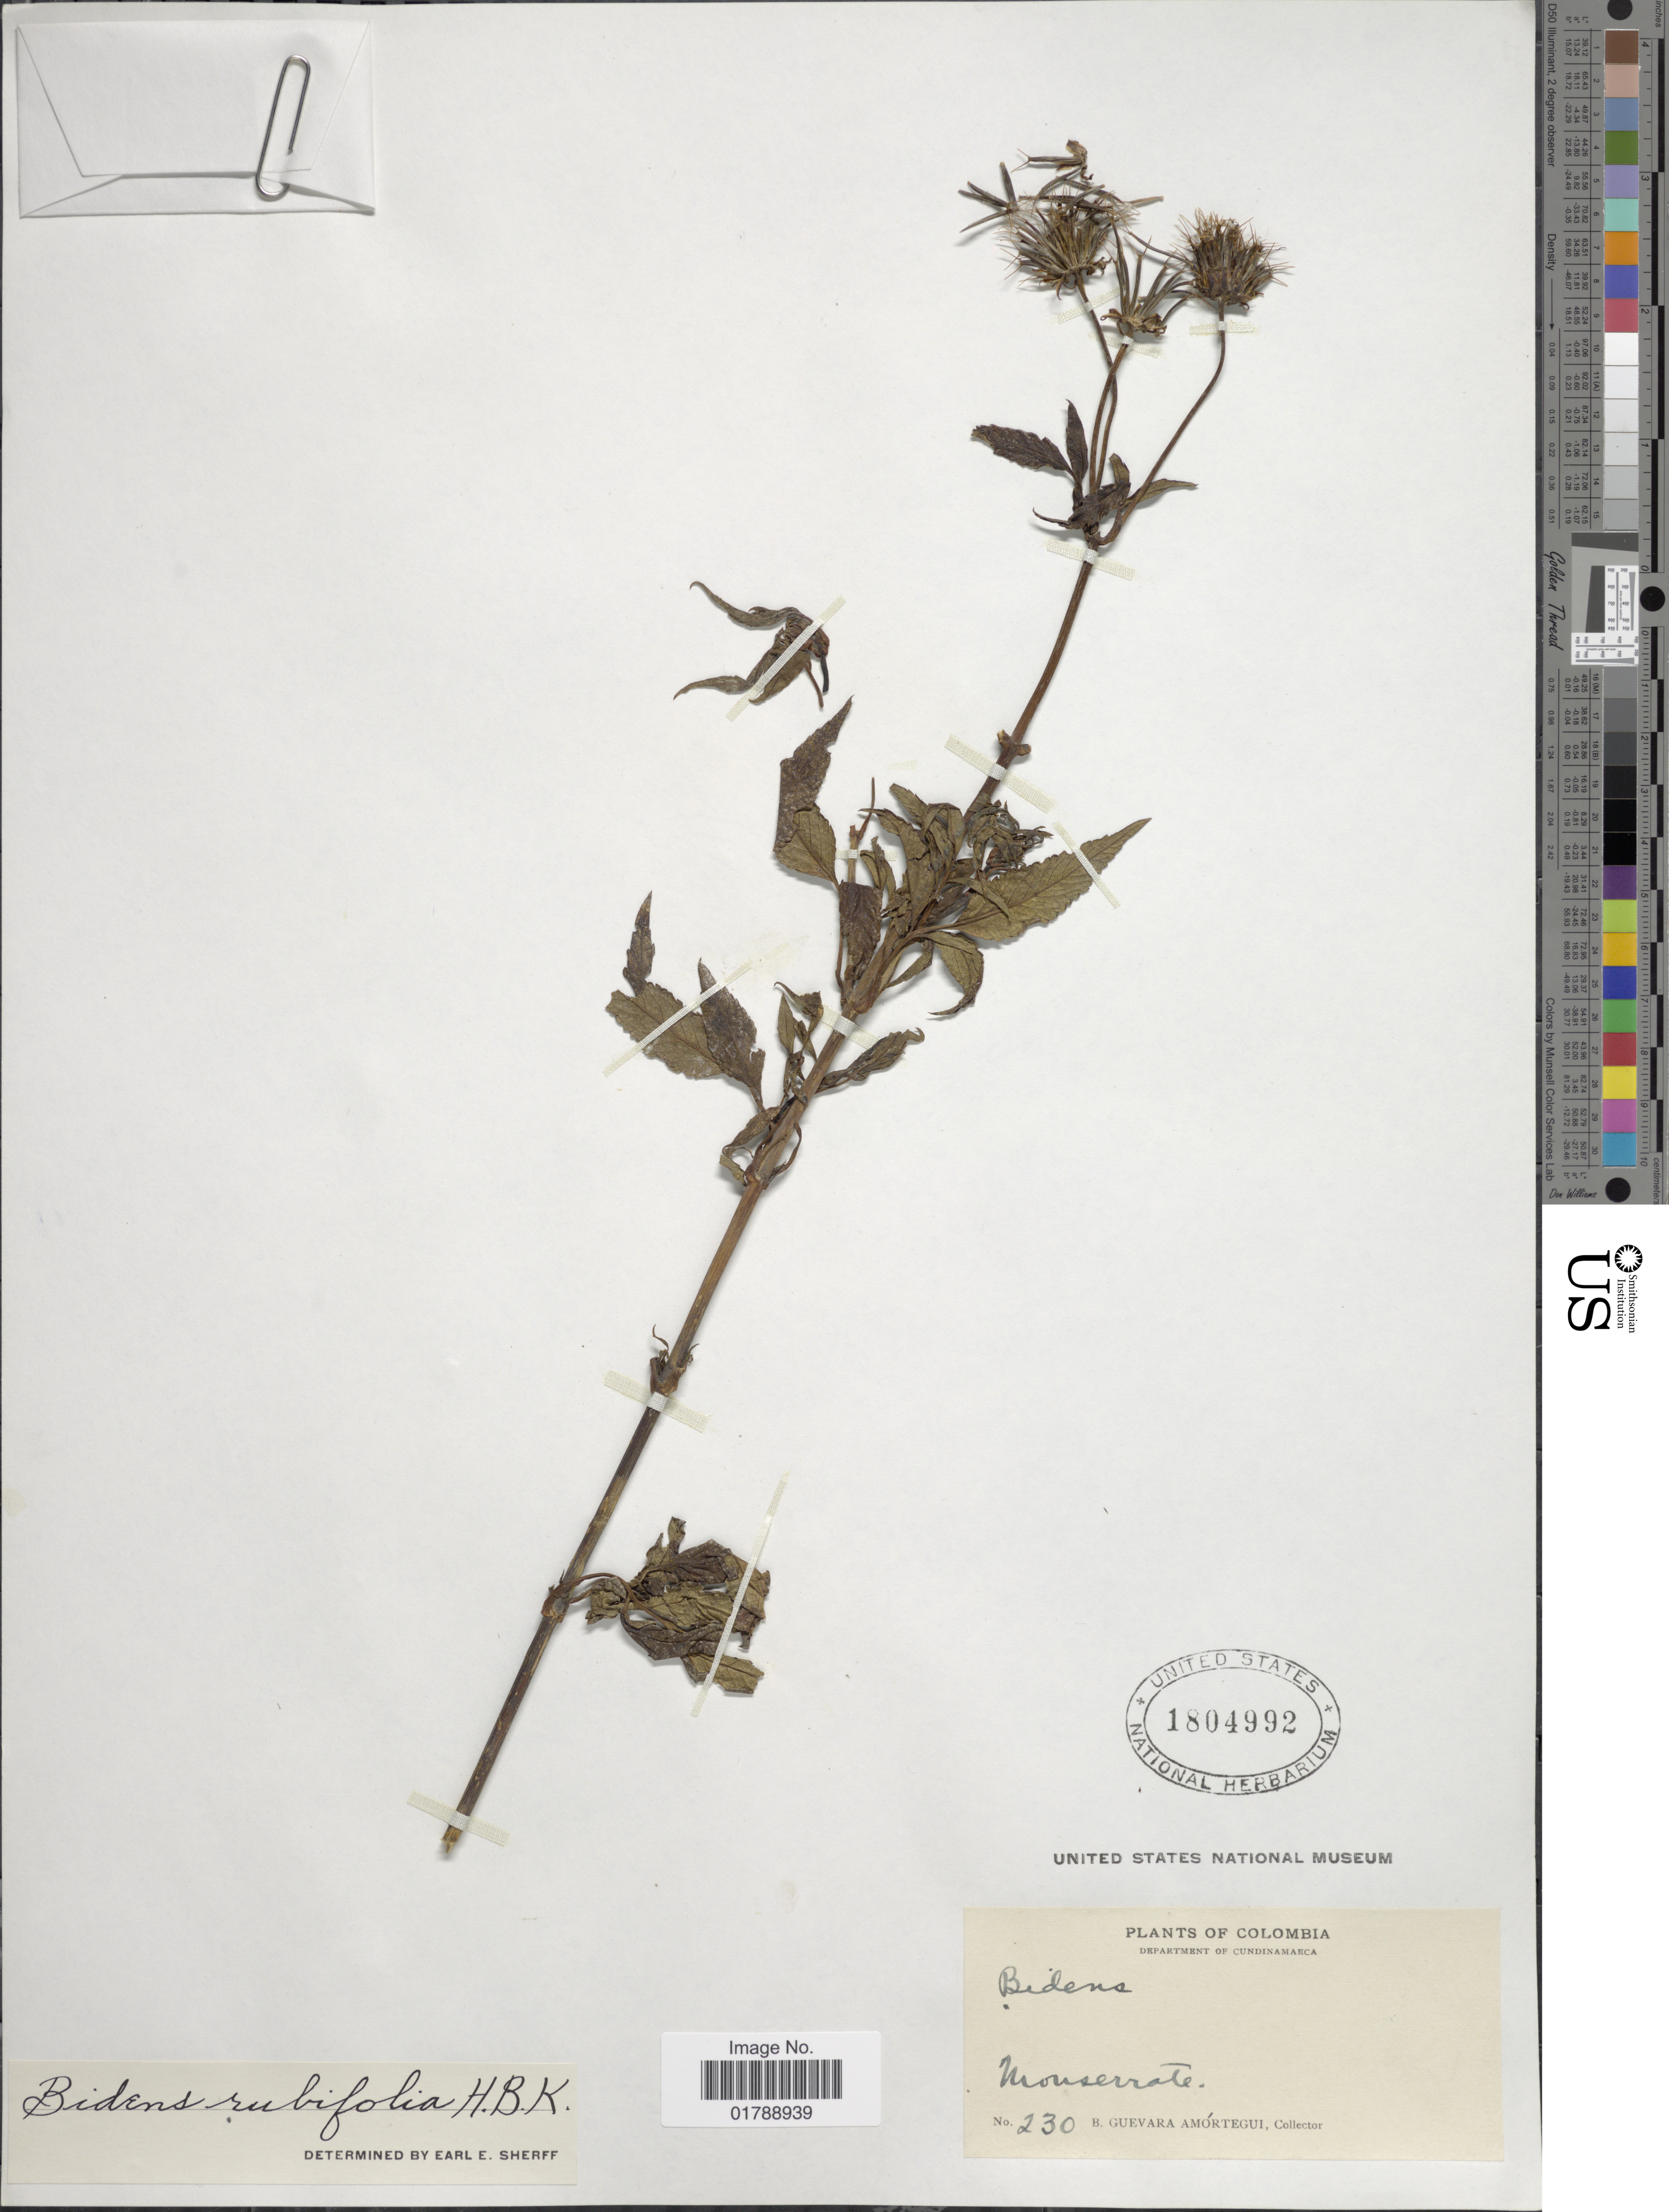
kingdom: Plantae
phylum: Tracheophyta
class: Magnoliopsida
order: Asterales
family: Asteraceae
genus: Bidens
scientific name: Bidens rubifolia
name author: Kunth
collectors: B. Guevara Amortegui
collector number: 230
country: Colombia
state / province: Cundinamarca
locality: Monserrate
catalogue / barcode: US 1804992